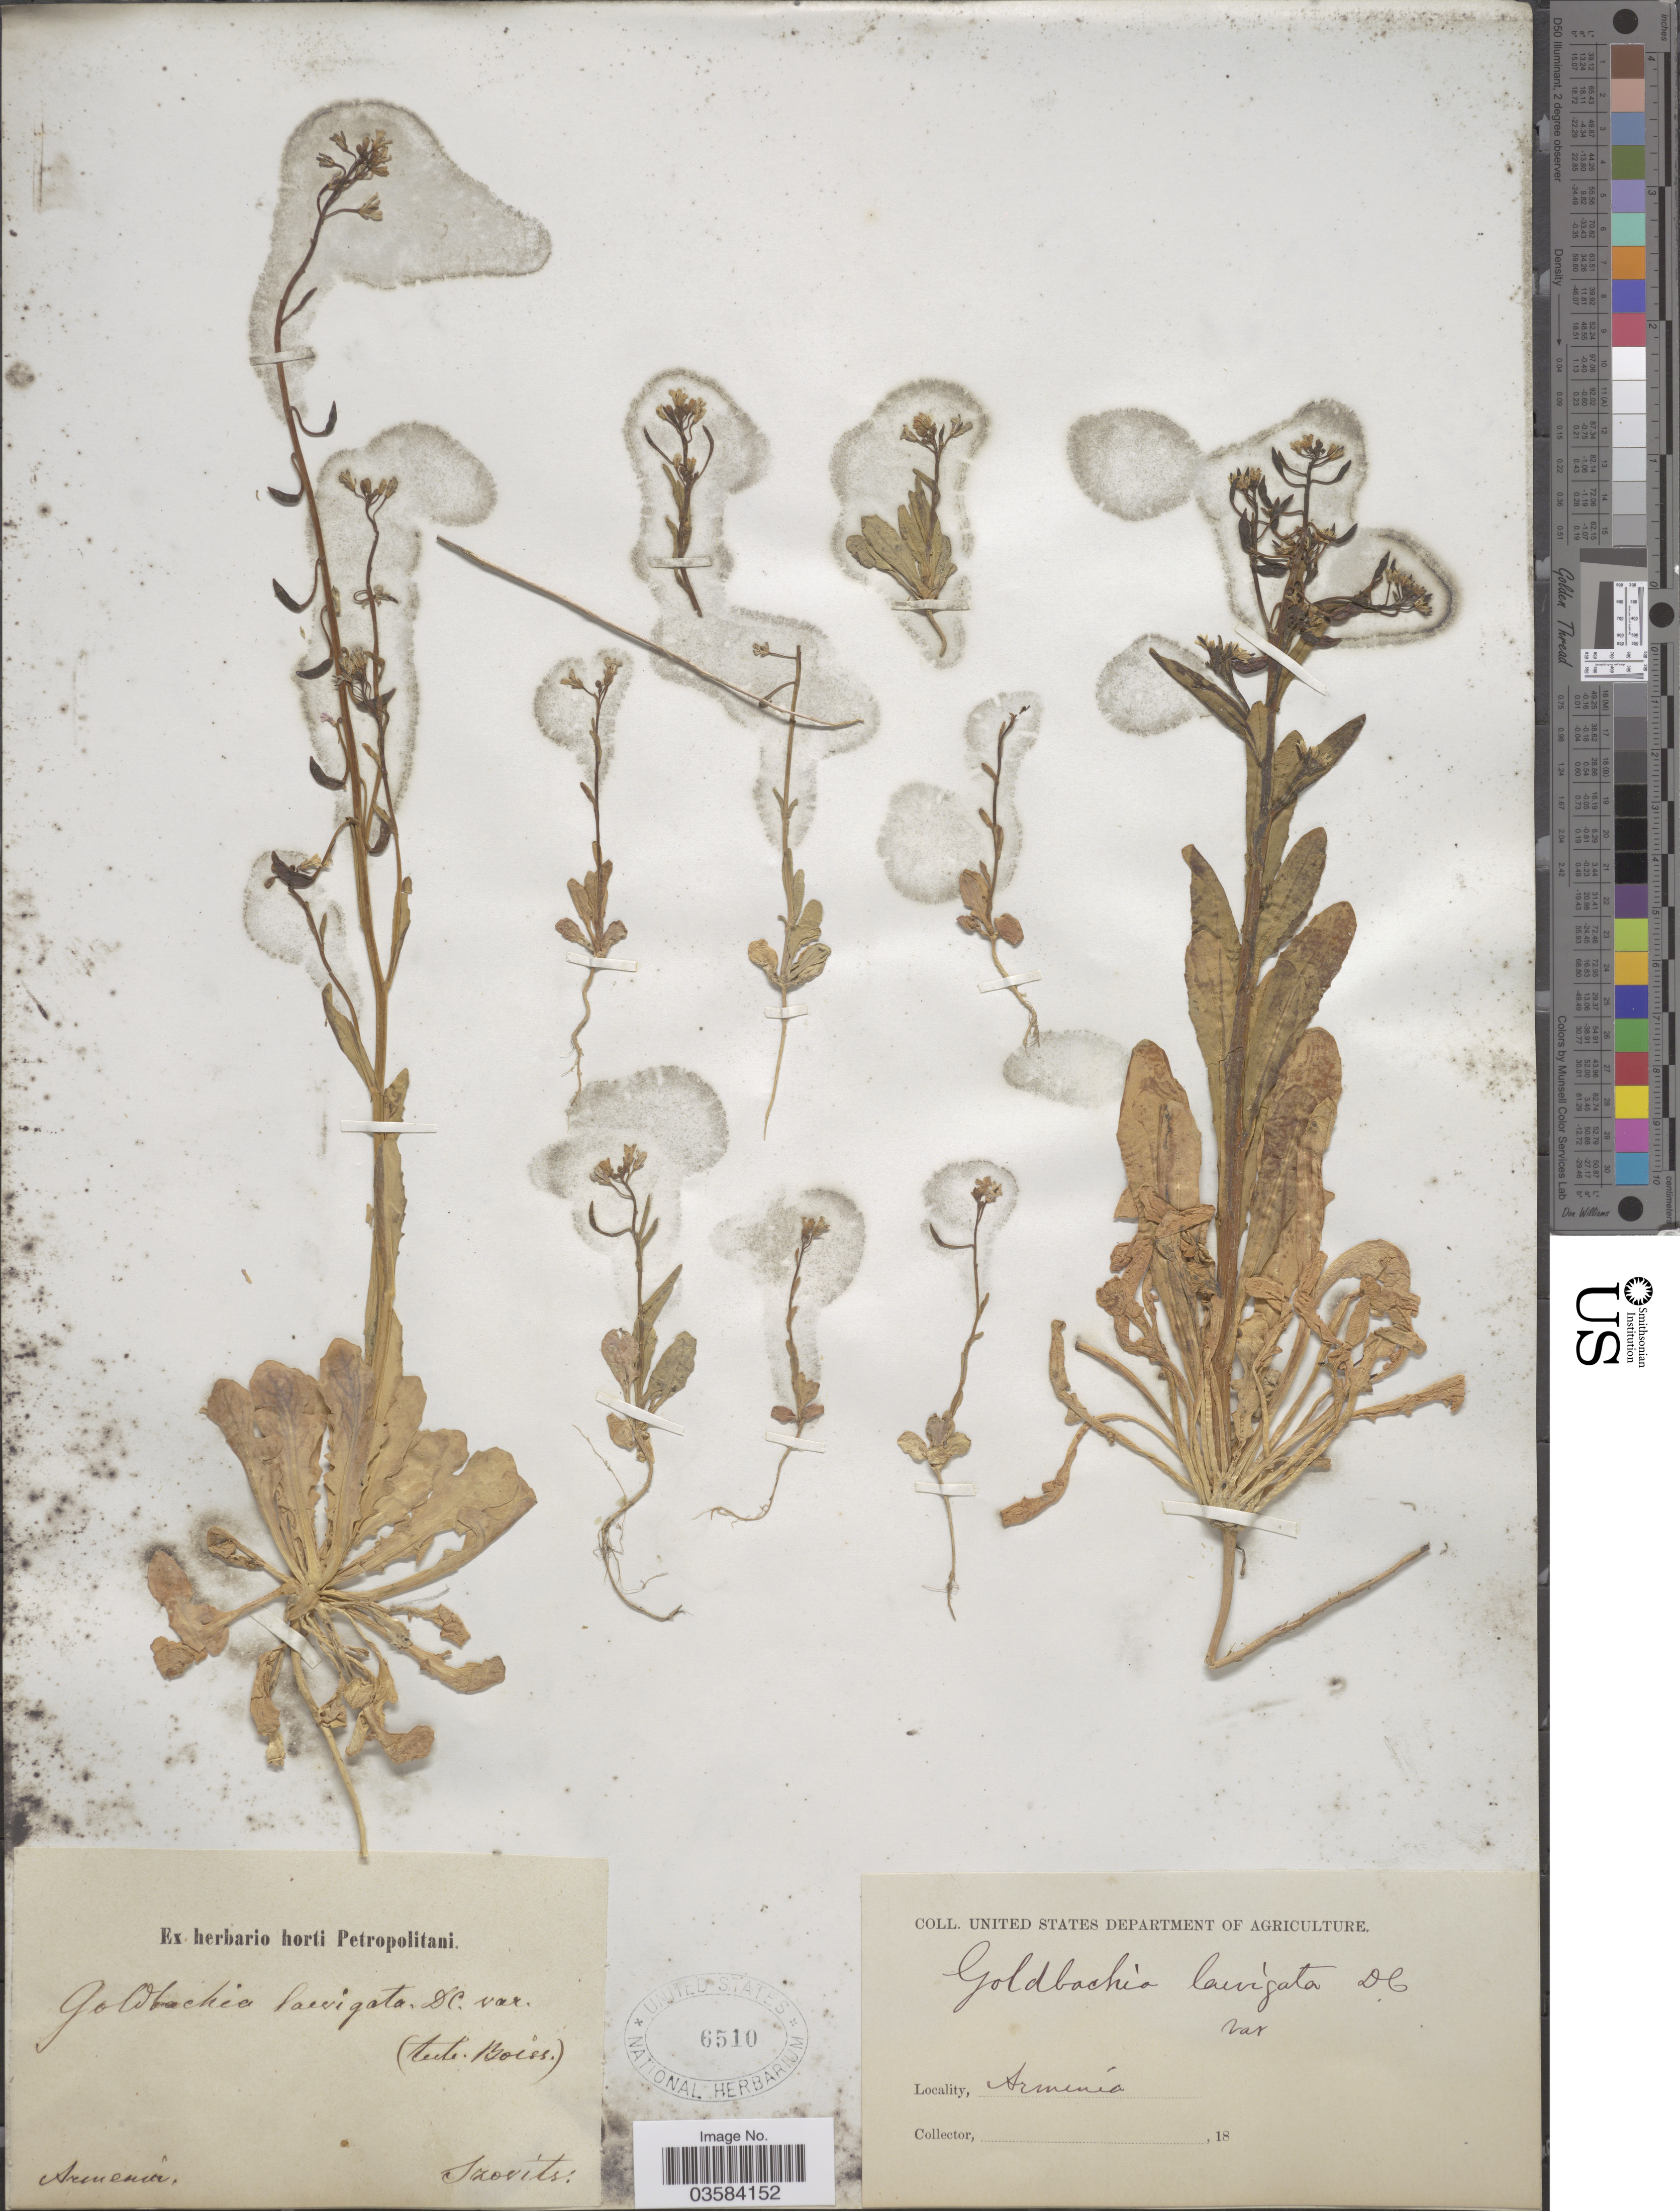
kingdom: Plantae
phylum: Tracheophyta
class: Magnoliopsida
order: Brassicales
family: Brassicaceae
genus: Goldbachia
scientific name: Goldbachia laevigata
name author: (M. Bieb.) DC.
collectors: Szovits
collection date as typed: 18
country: Armenia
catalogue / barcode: US 6510